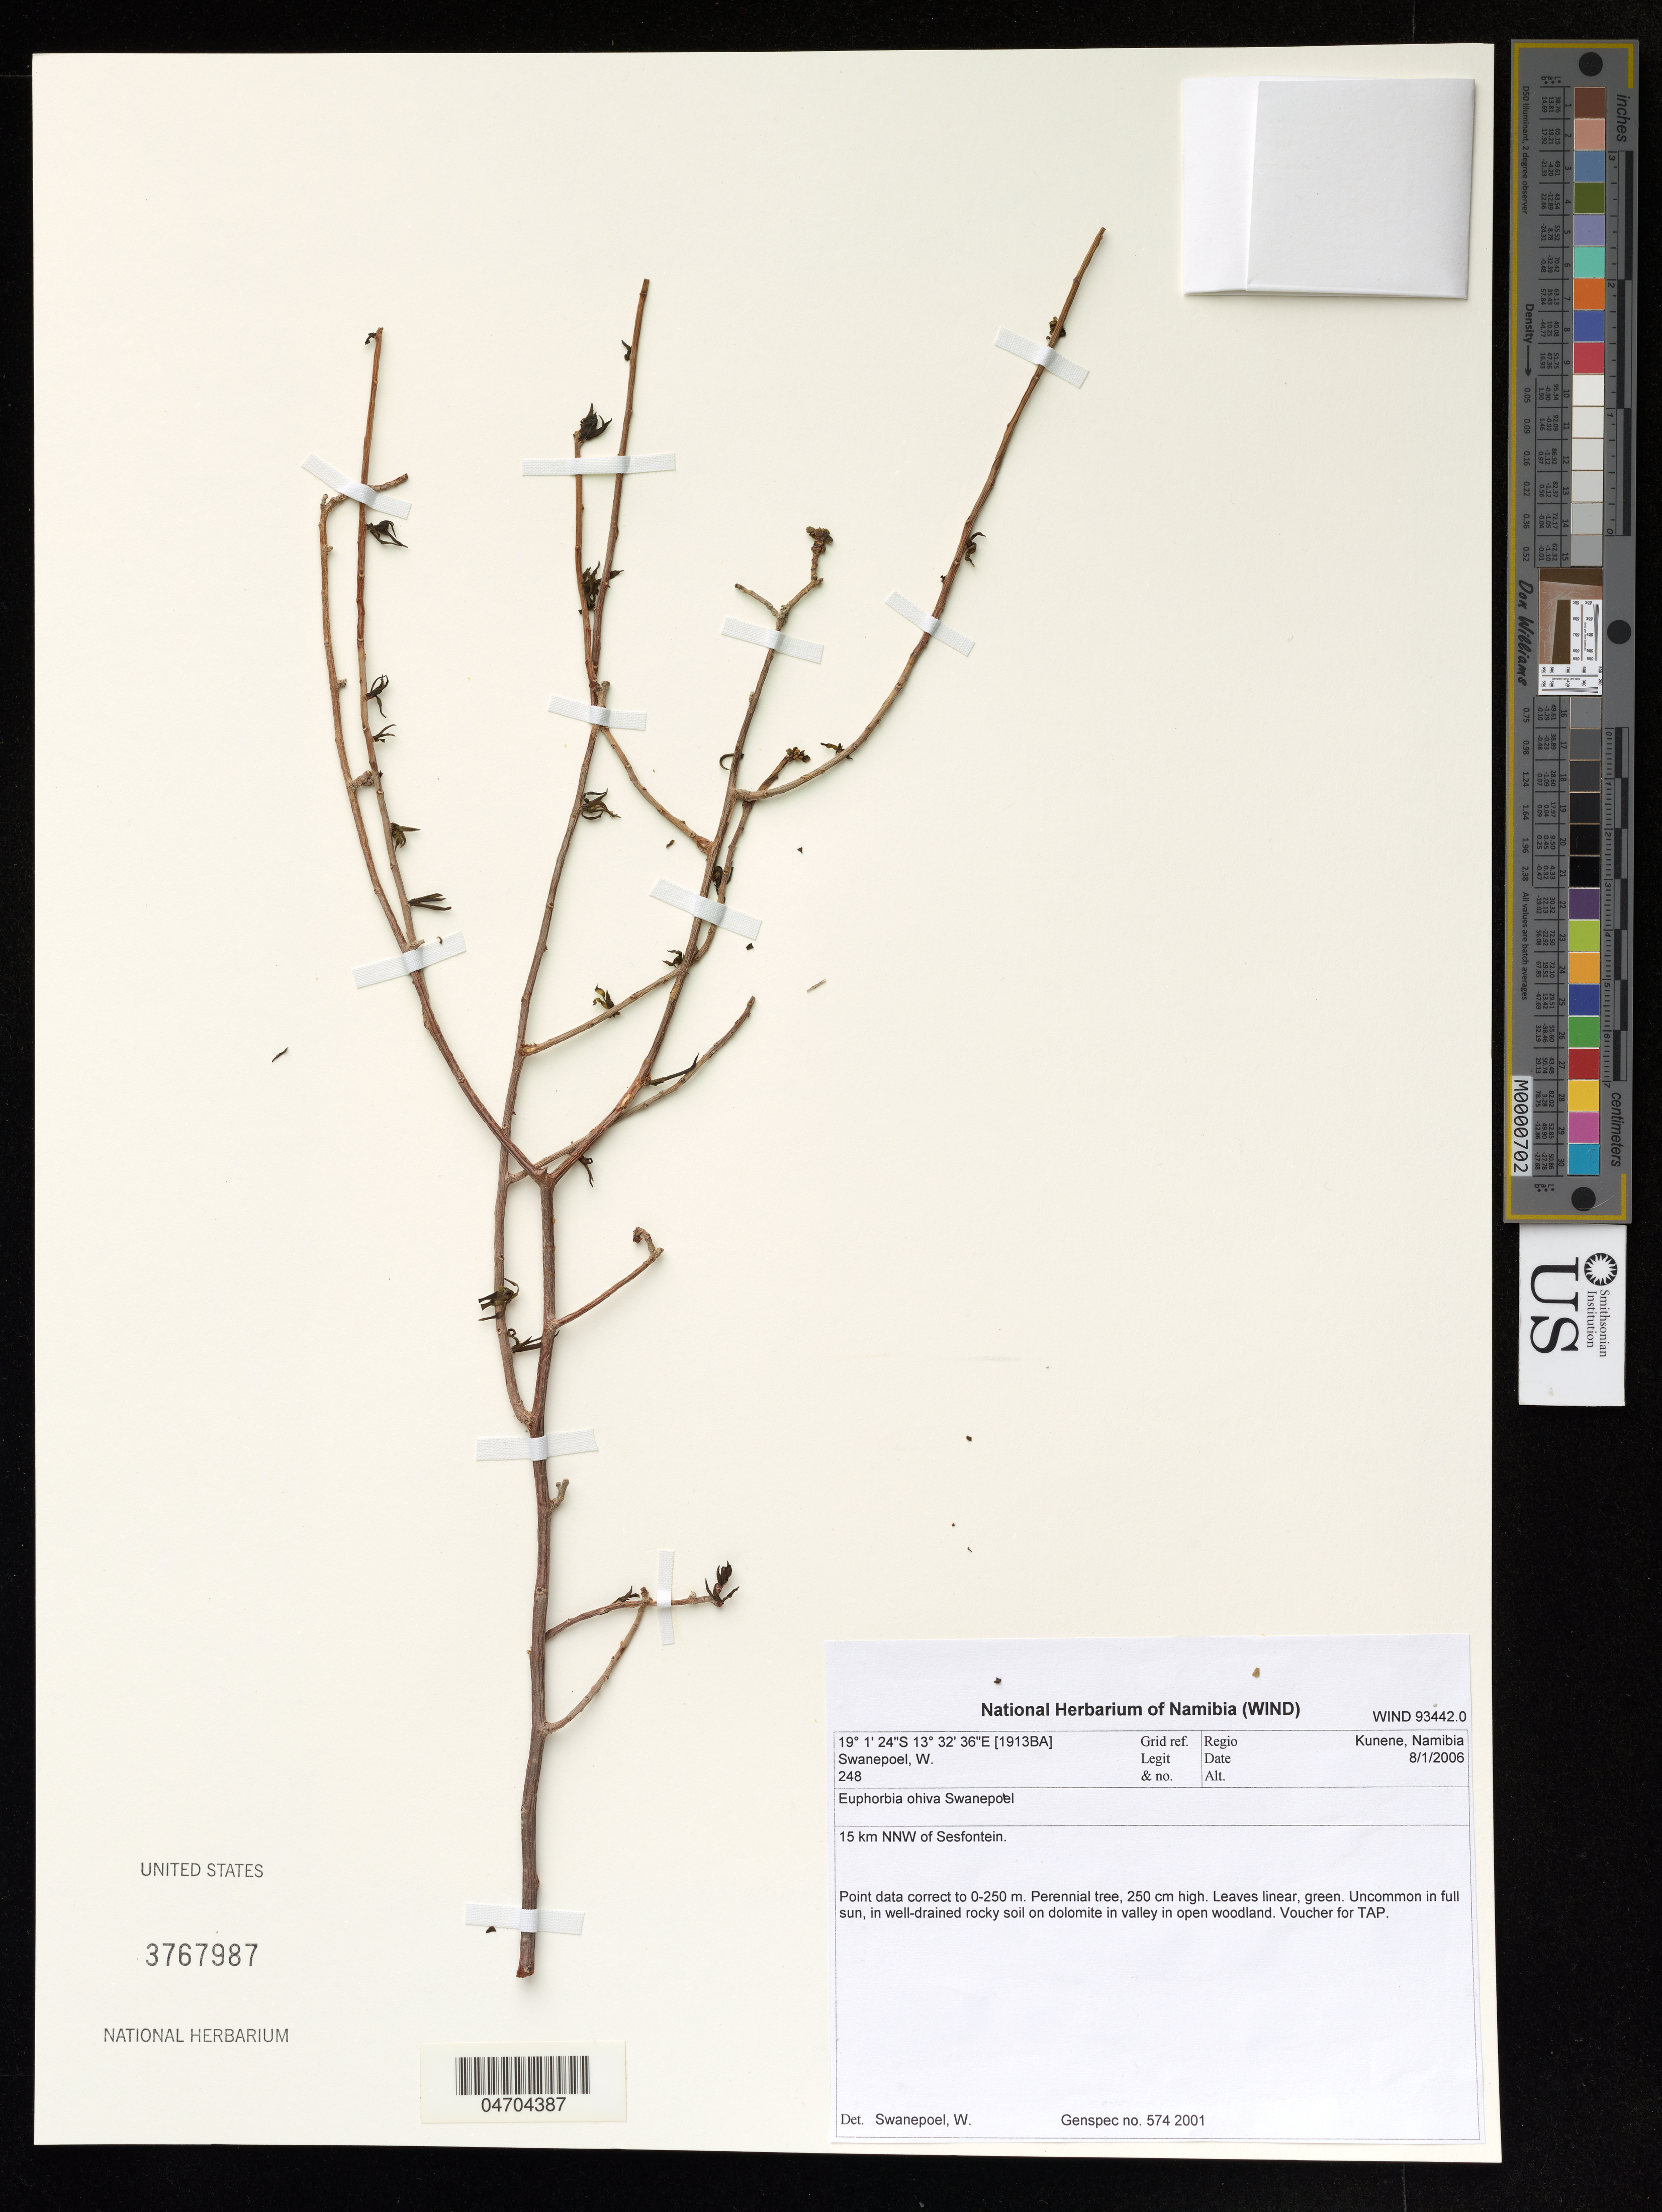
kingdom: Plantae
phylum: Tracheophyta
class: Magnoliopsida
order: Malpighiales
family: Euphorbiaceae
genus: Euphorbia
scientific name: Euphorbia ohiva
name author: Swanepoel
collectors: W. Swanepoel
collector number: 248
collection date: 2006-08-01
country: Namibia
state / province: Kunene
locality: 15 km NNW of Sesfontein.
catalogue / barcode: US 3767987